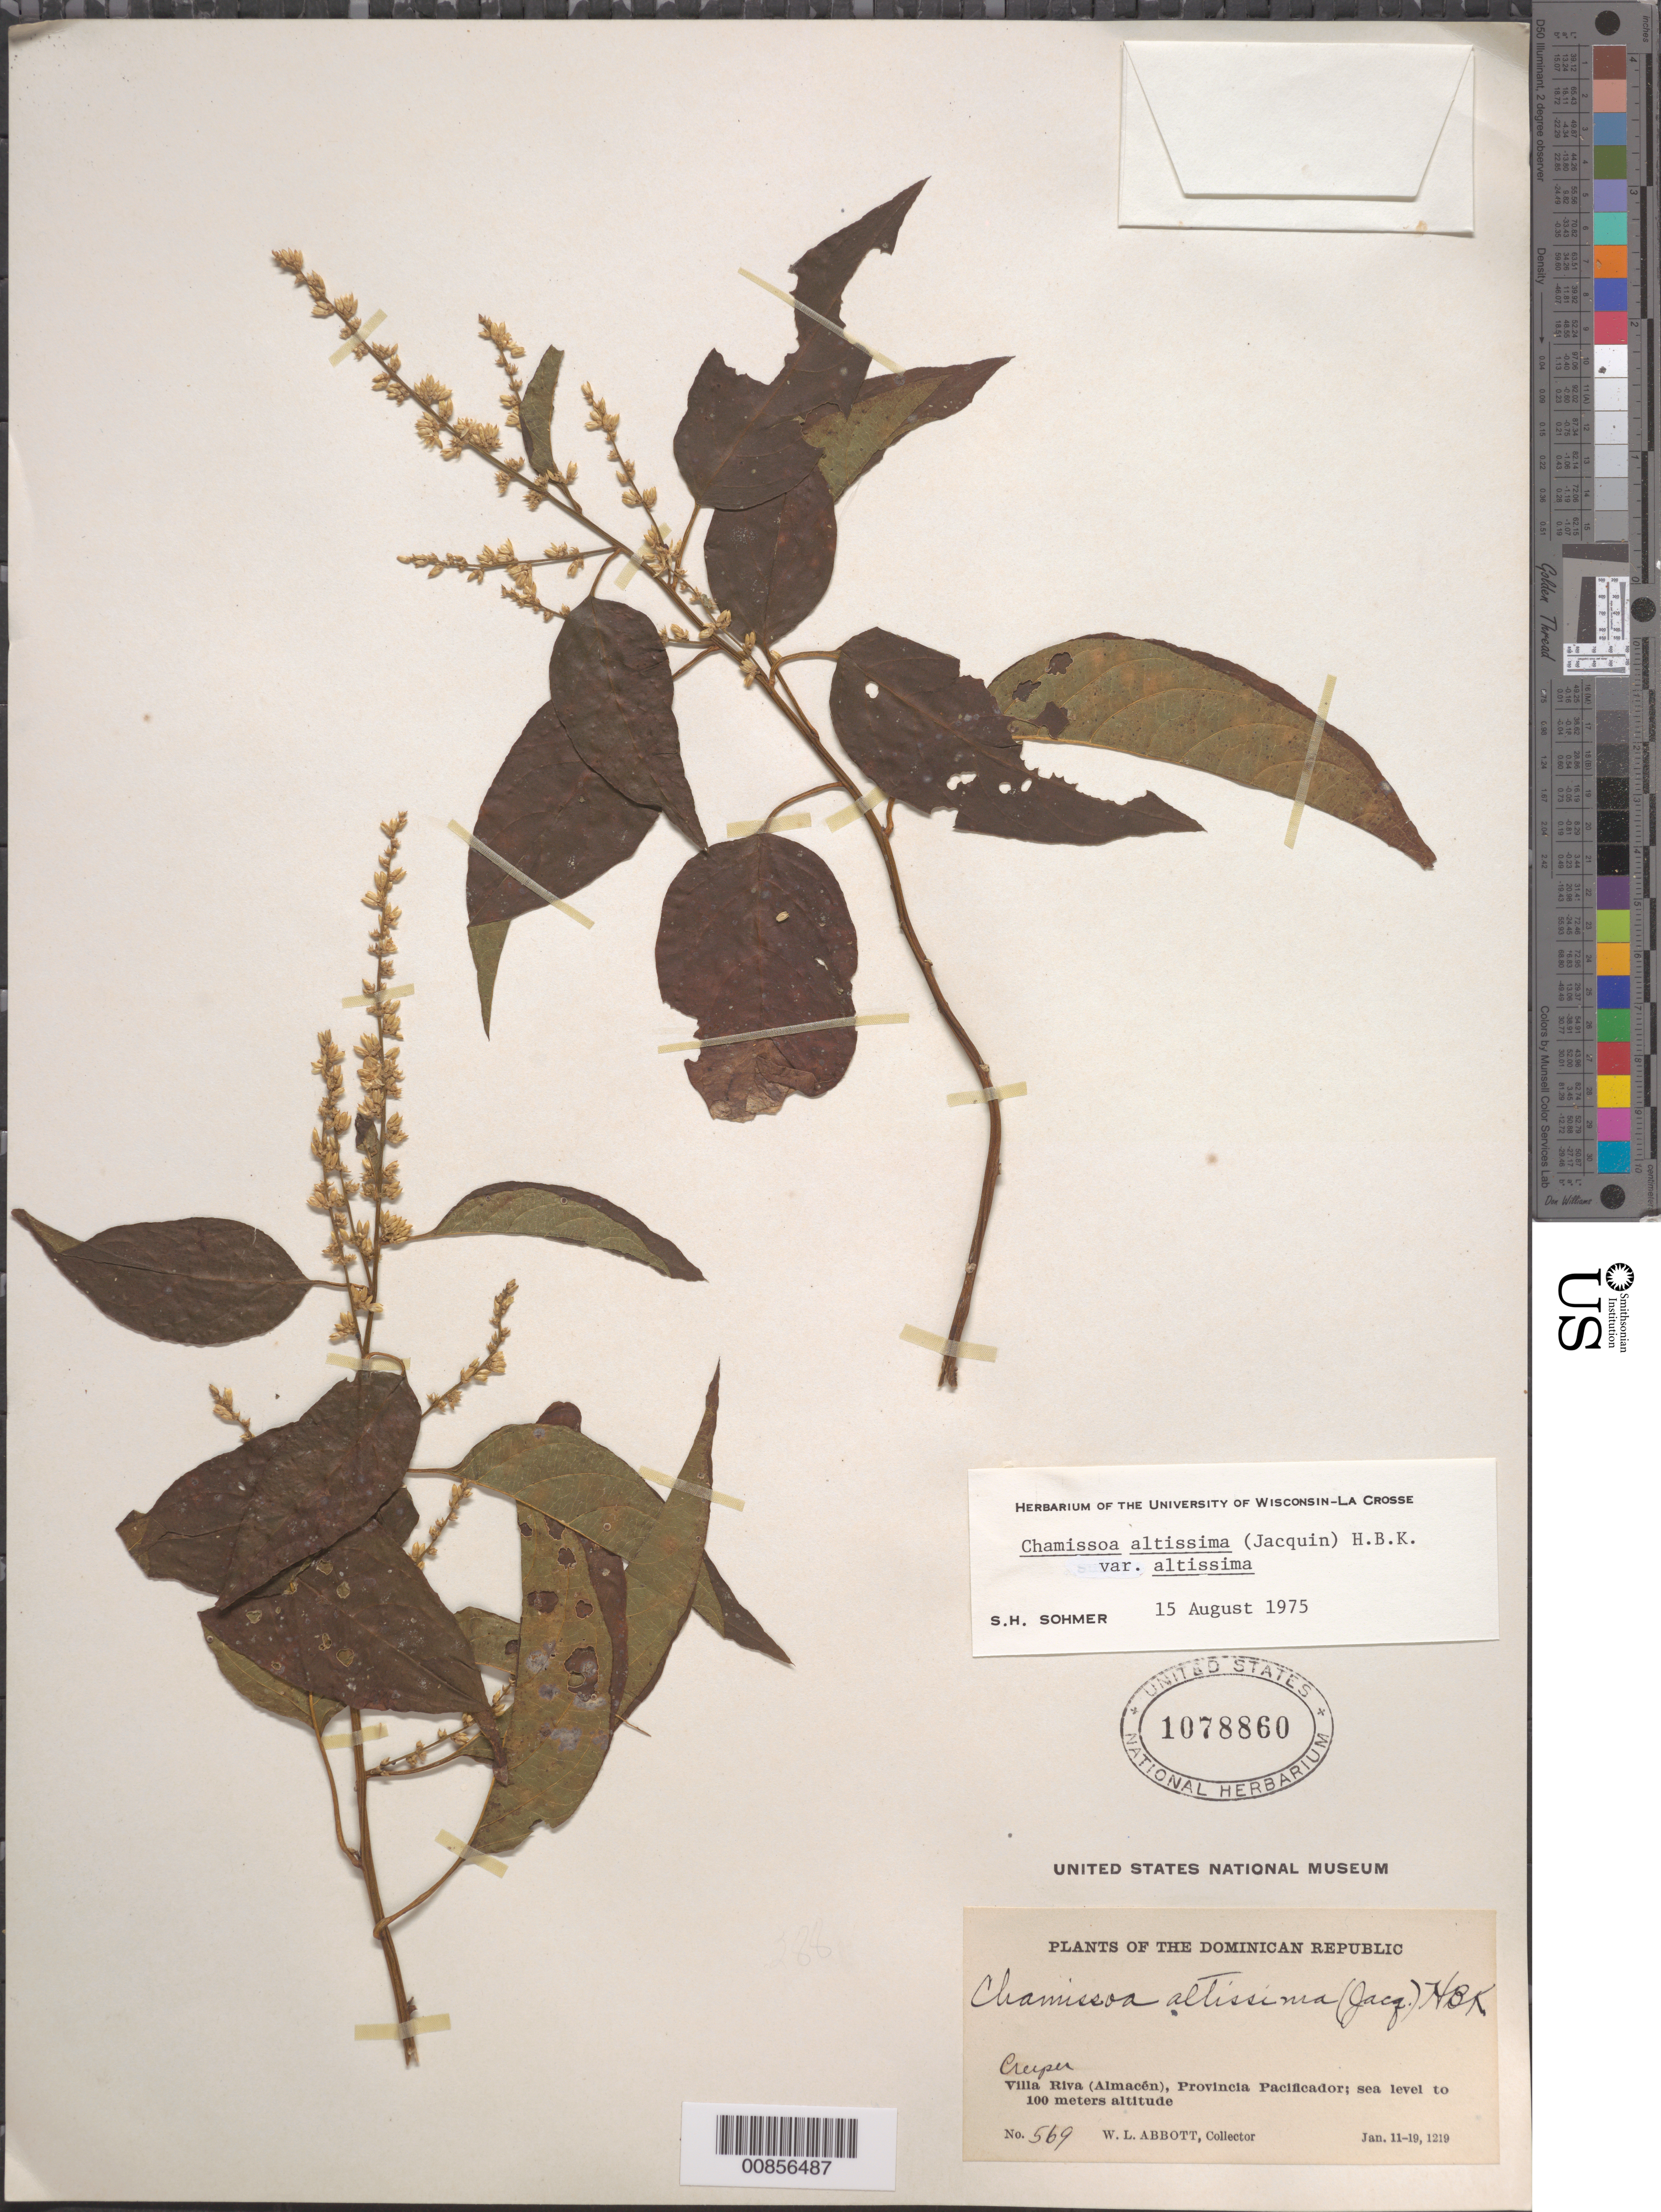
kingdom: Plantae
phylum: Tracheophyta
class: Magnoliopsida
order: Caryophyllales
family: Amaranthaceae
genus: Chamissoa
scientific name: Chamissoa altissima var. altissima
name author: (Jacq.) Kunth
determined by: Sohmer, S. H.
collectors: W. L. Abbott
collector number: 569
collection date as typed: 11 Jan 1921 to 19 Jan 1921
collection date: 1921-01-11/1921-01-19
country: Dominican Republic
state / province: Duarte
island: Hispaniola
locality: Villa Riva (Almacén), Provincia Pacificador (obsolete).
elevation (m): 0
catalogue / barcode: US 1078860